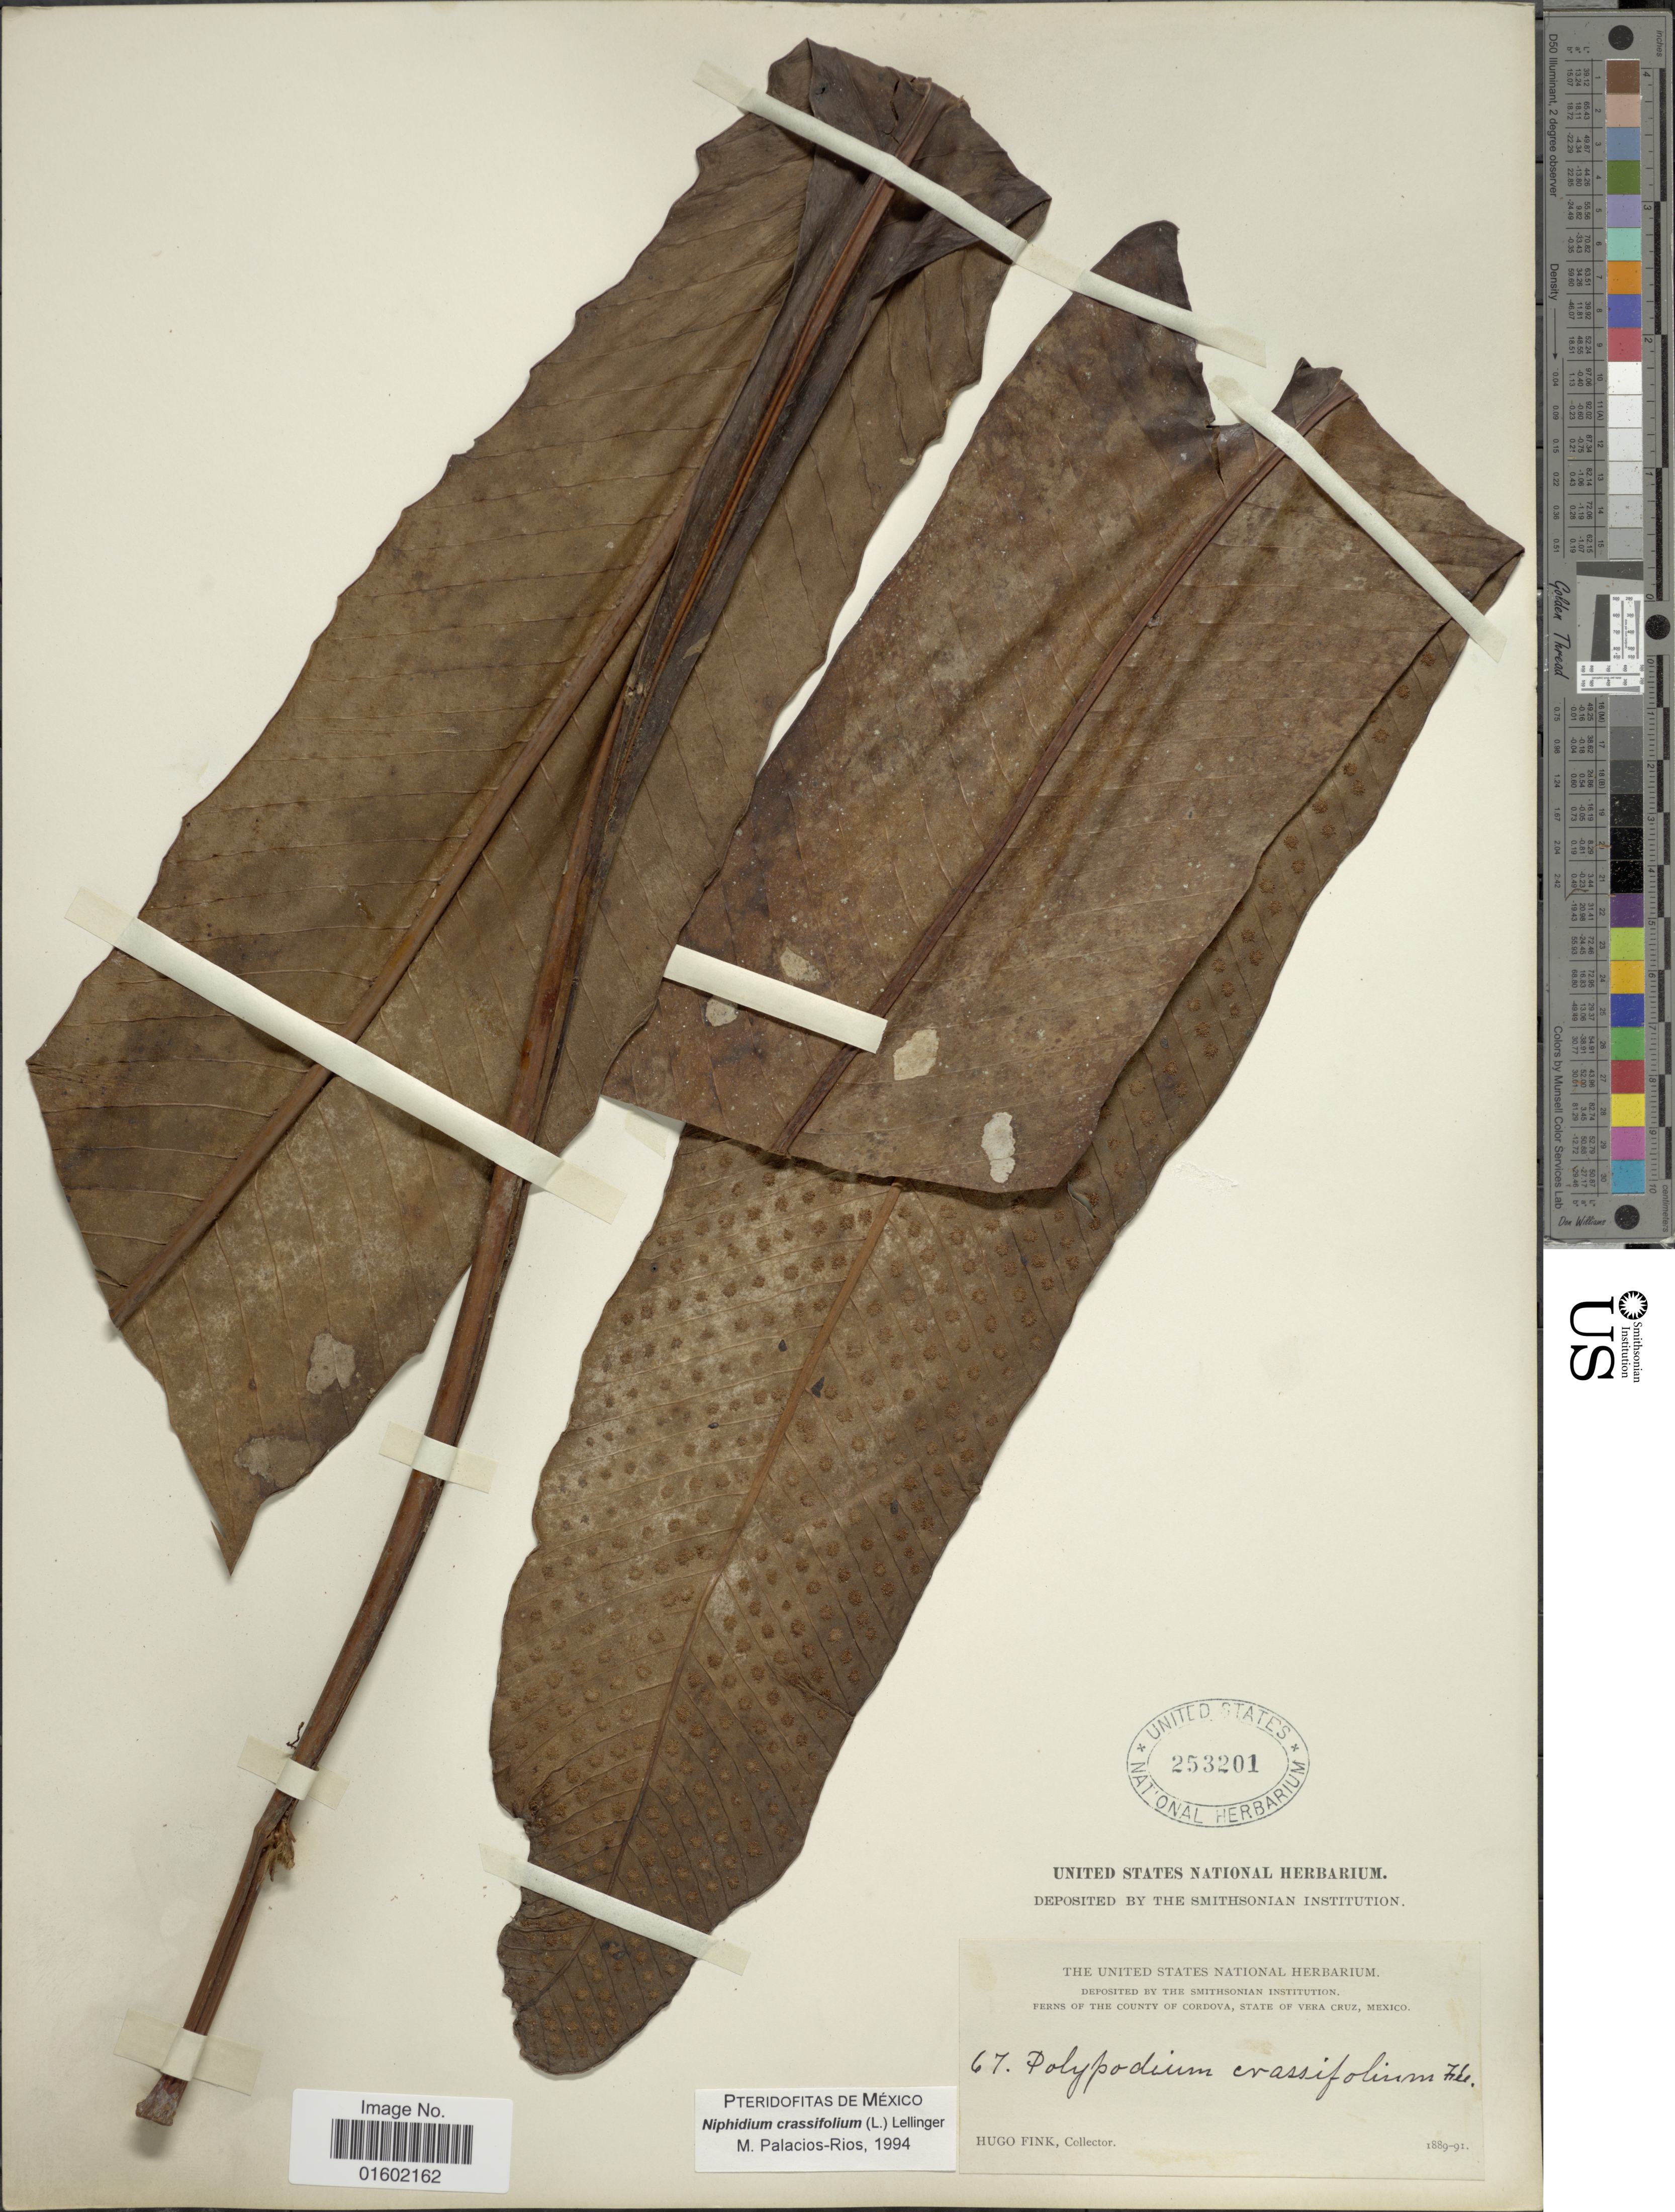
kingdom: Plantae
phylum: Tracheophyta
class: Polypodiopsida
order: Polypodiales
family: Polypodiaceae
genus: Niphidium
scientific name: Niphidium crassifolium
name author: (L.) Lellinger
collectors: H. Fink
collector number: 67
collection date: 1889/1891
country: Mexico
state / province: Veracruz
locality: The County of Cordova, State of Vera Cruz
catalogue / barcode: US 253201